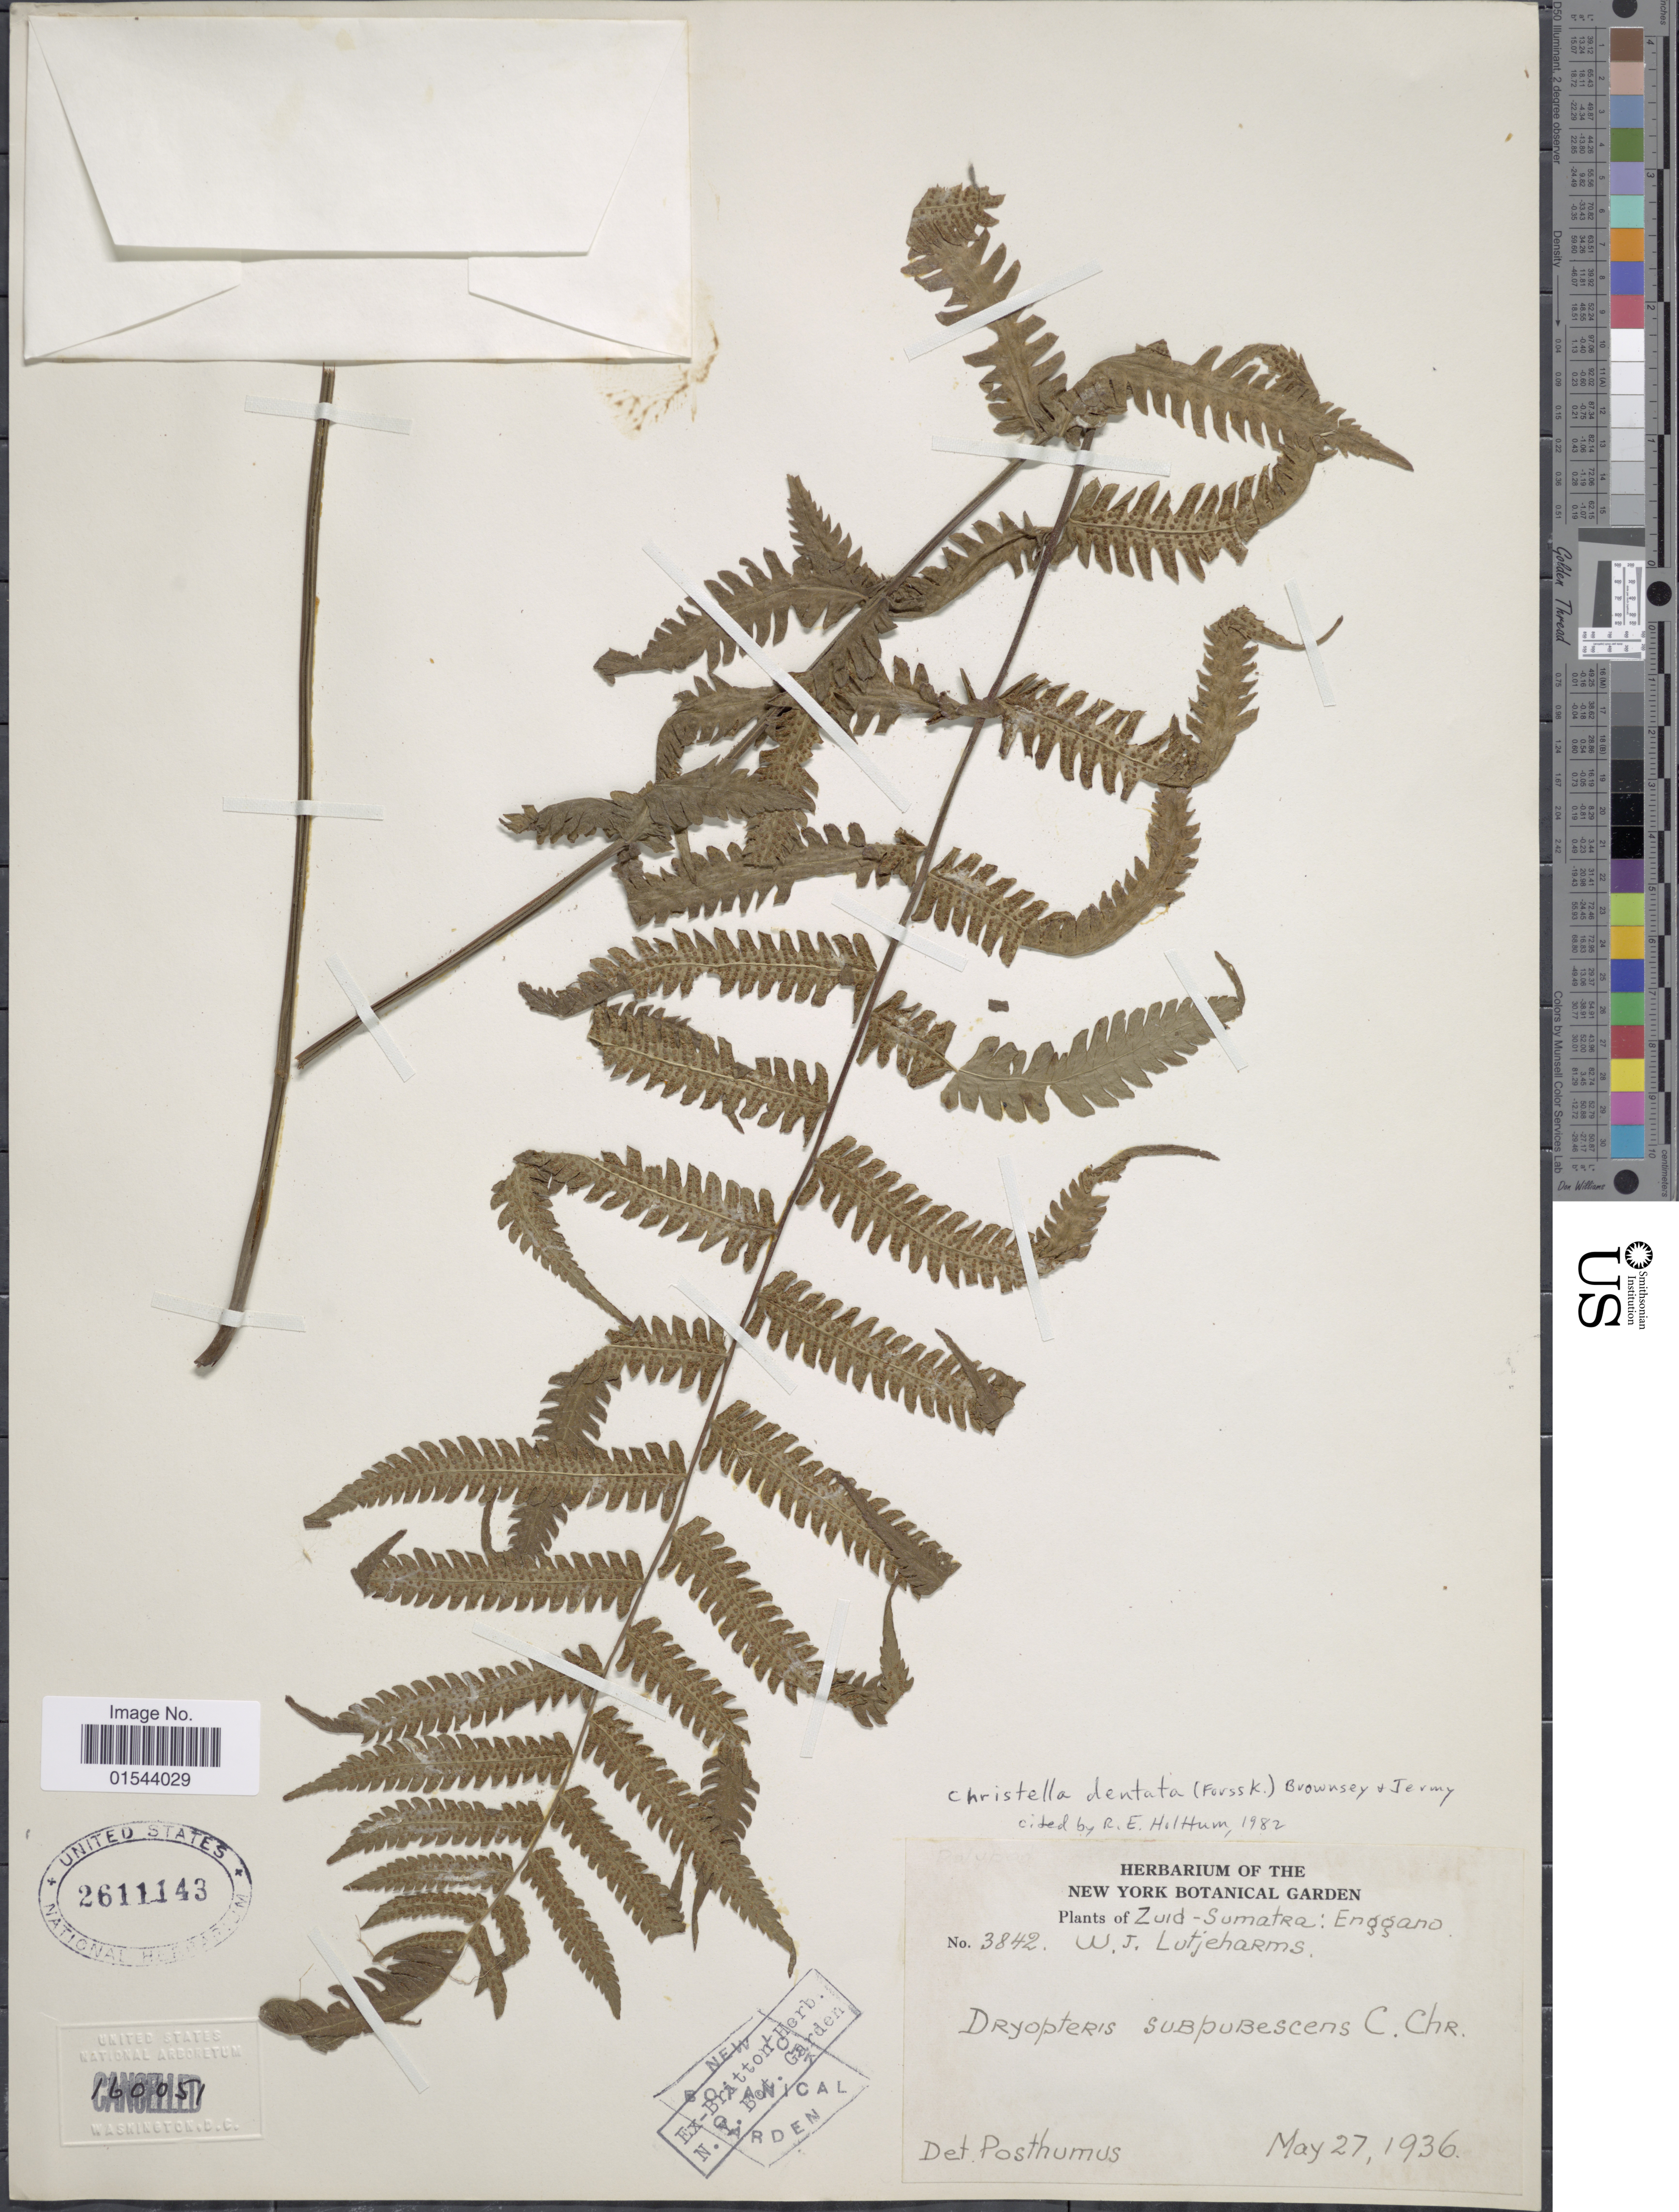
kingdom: Plantae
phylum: Tracheophyta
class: Polypodiopsida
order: Polypodiales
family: Thelypteridaceae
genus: Christella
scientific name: Christella dentata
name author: (Forssk.) Brownsey & Jermy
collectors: W. Lutjeharms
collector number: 3842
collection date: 1936-05-27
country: Indonesia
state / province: Sumatra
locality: Zuid-Sumatra: Enggano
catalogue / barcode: US 2611143